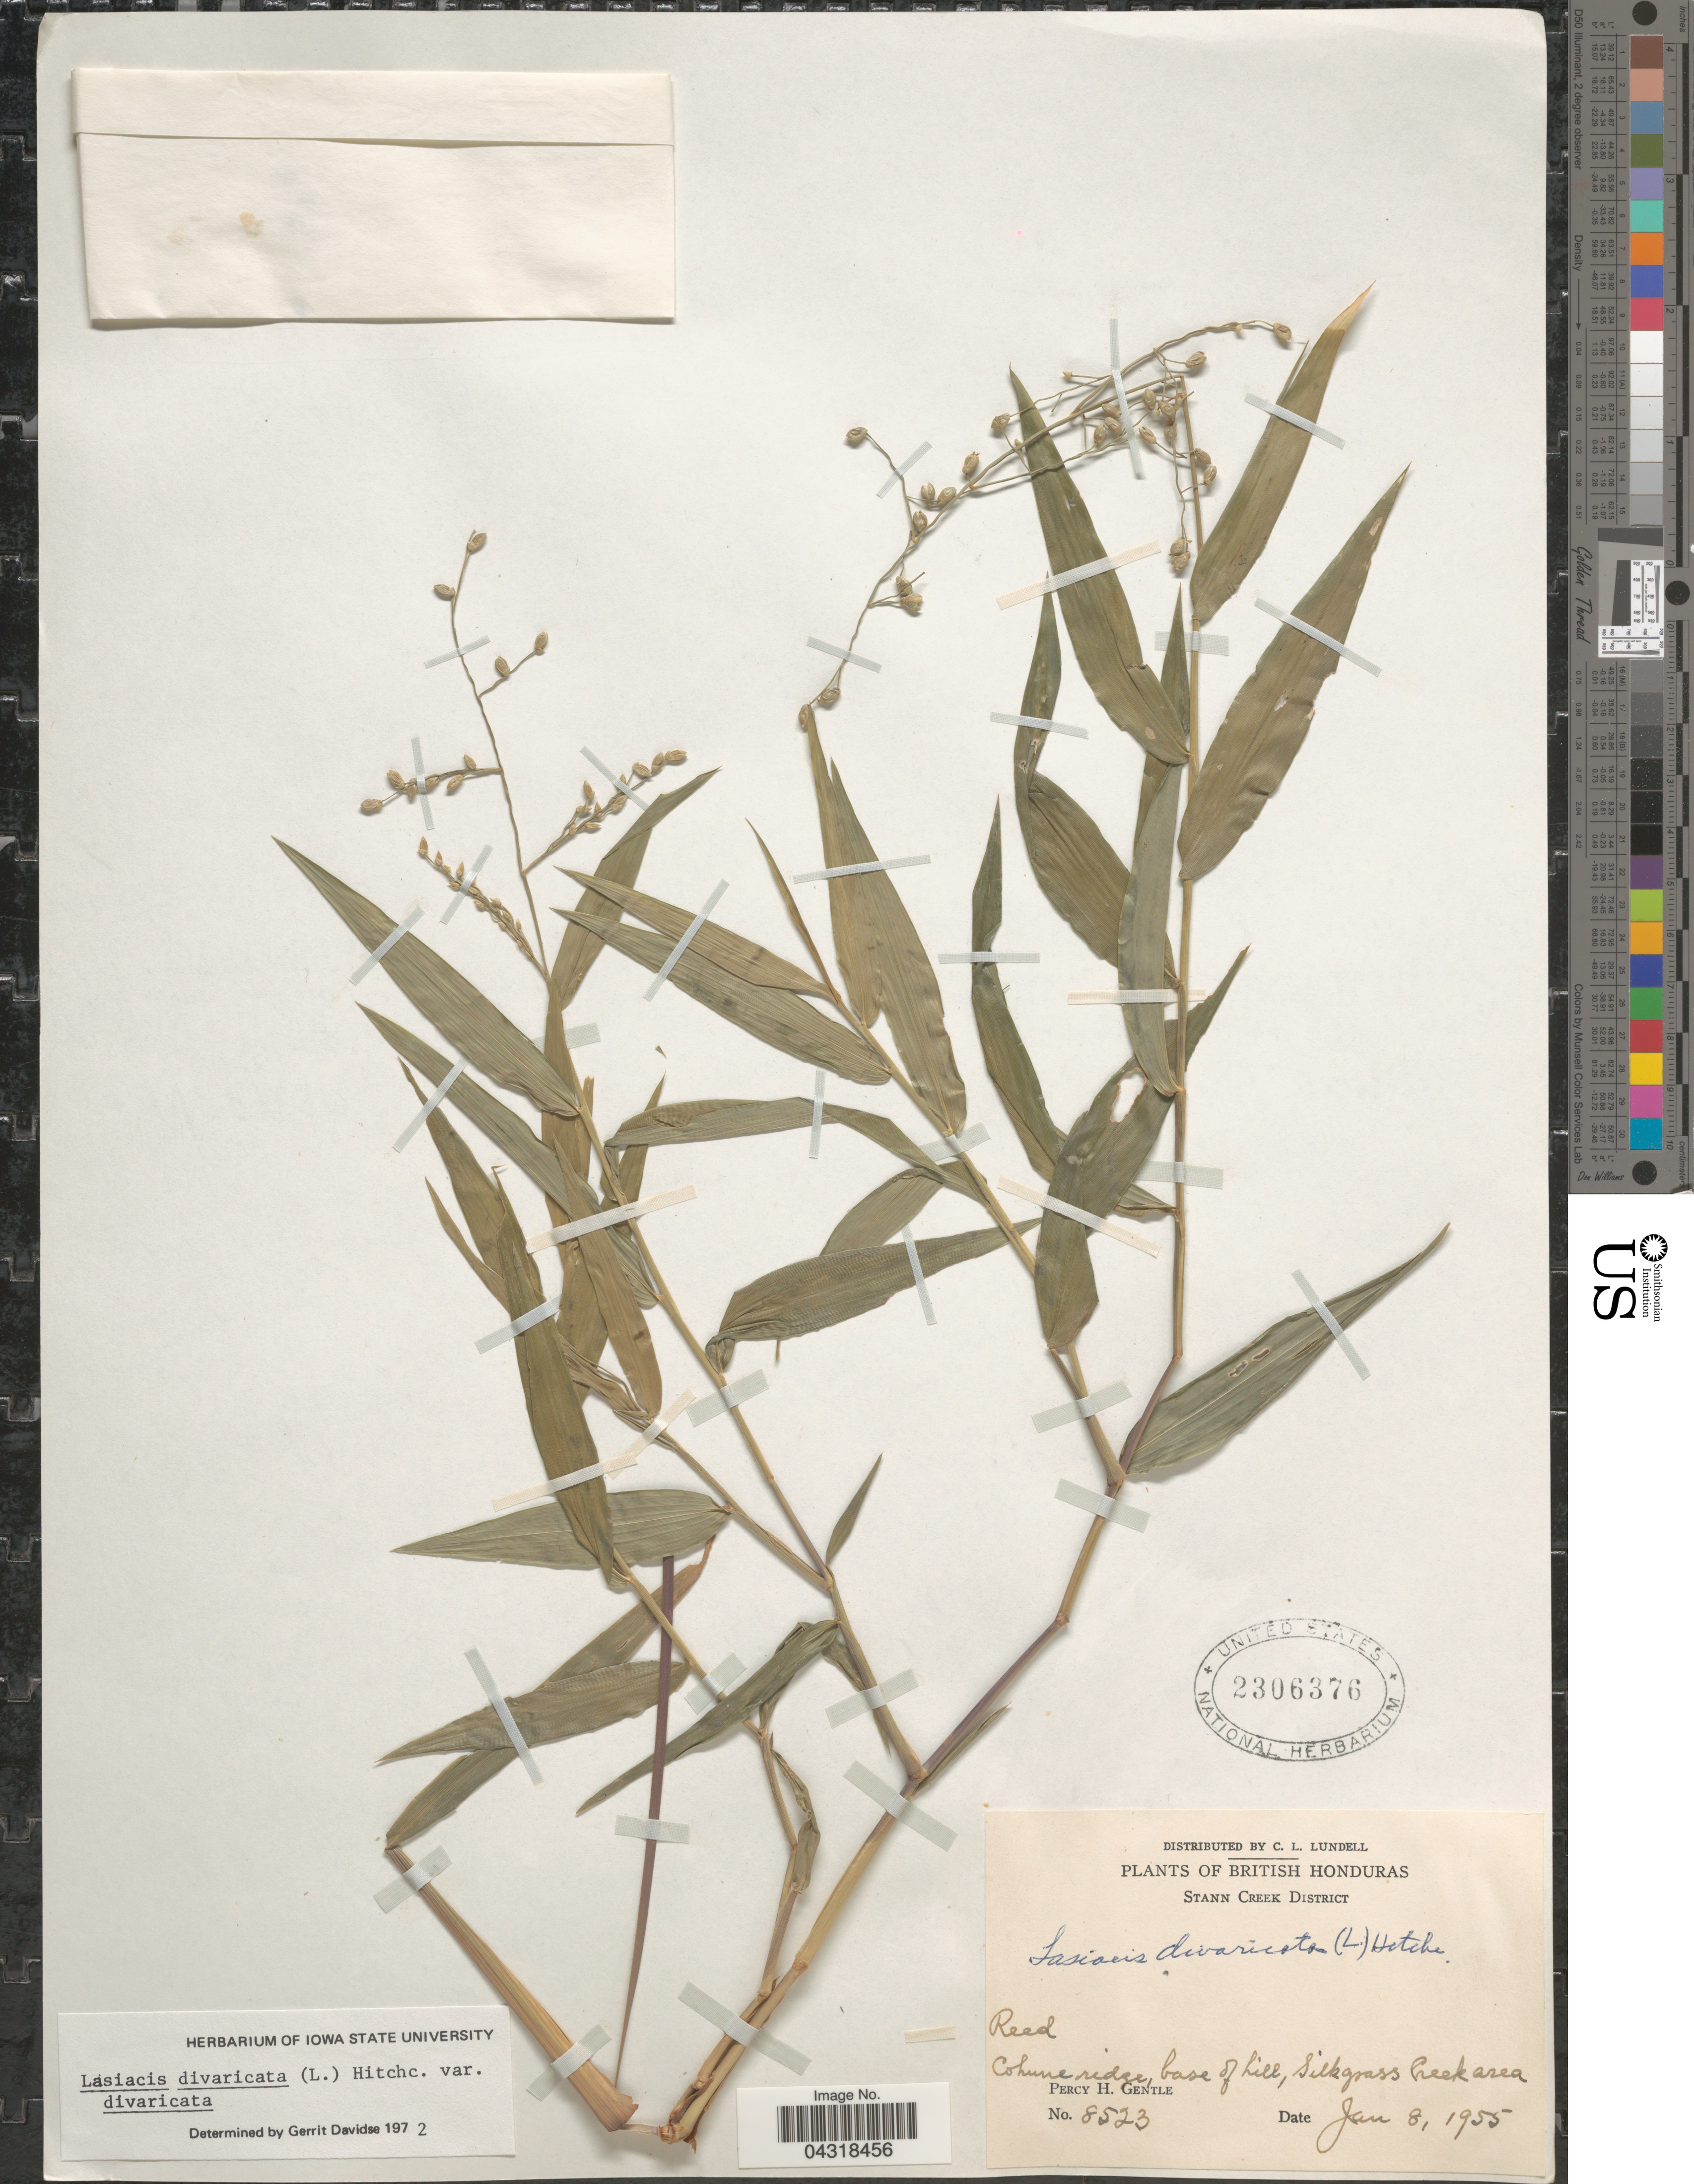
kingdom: Plantae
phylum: Tracheophyta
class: Liliopsida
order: Poales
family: Poaceae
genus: Lasiacis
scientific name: Lasiacis divaricata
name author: (L.) Hitchc.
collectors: P. H. Gentle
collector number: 8523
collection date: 1955-01-08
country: Belize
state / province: Stann Creek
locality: British Honduras. Stann Creek District. Cohune ridge, base of hill, Silkgrass Creek area.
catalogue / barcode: US 2306376